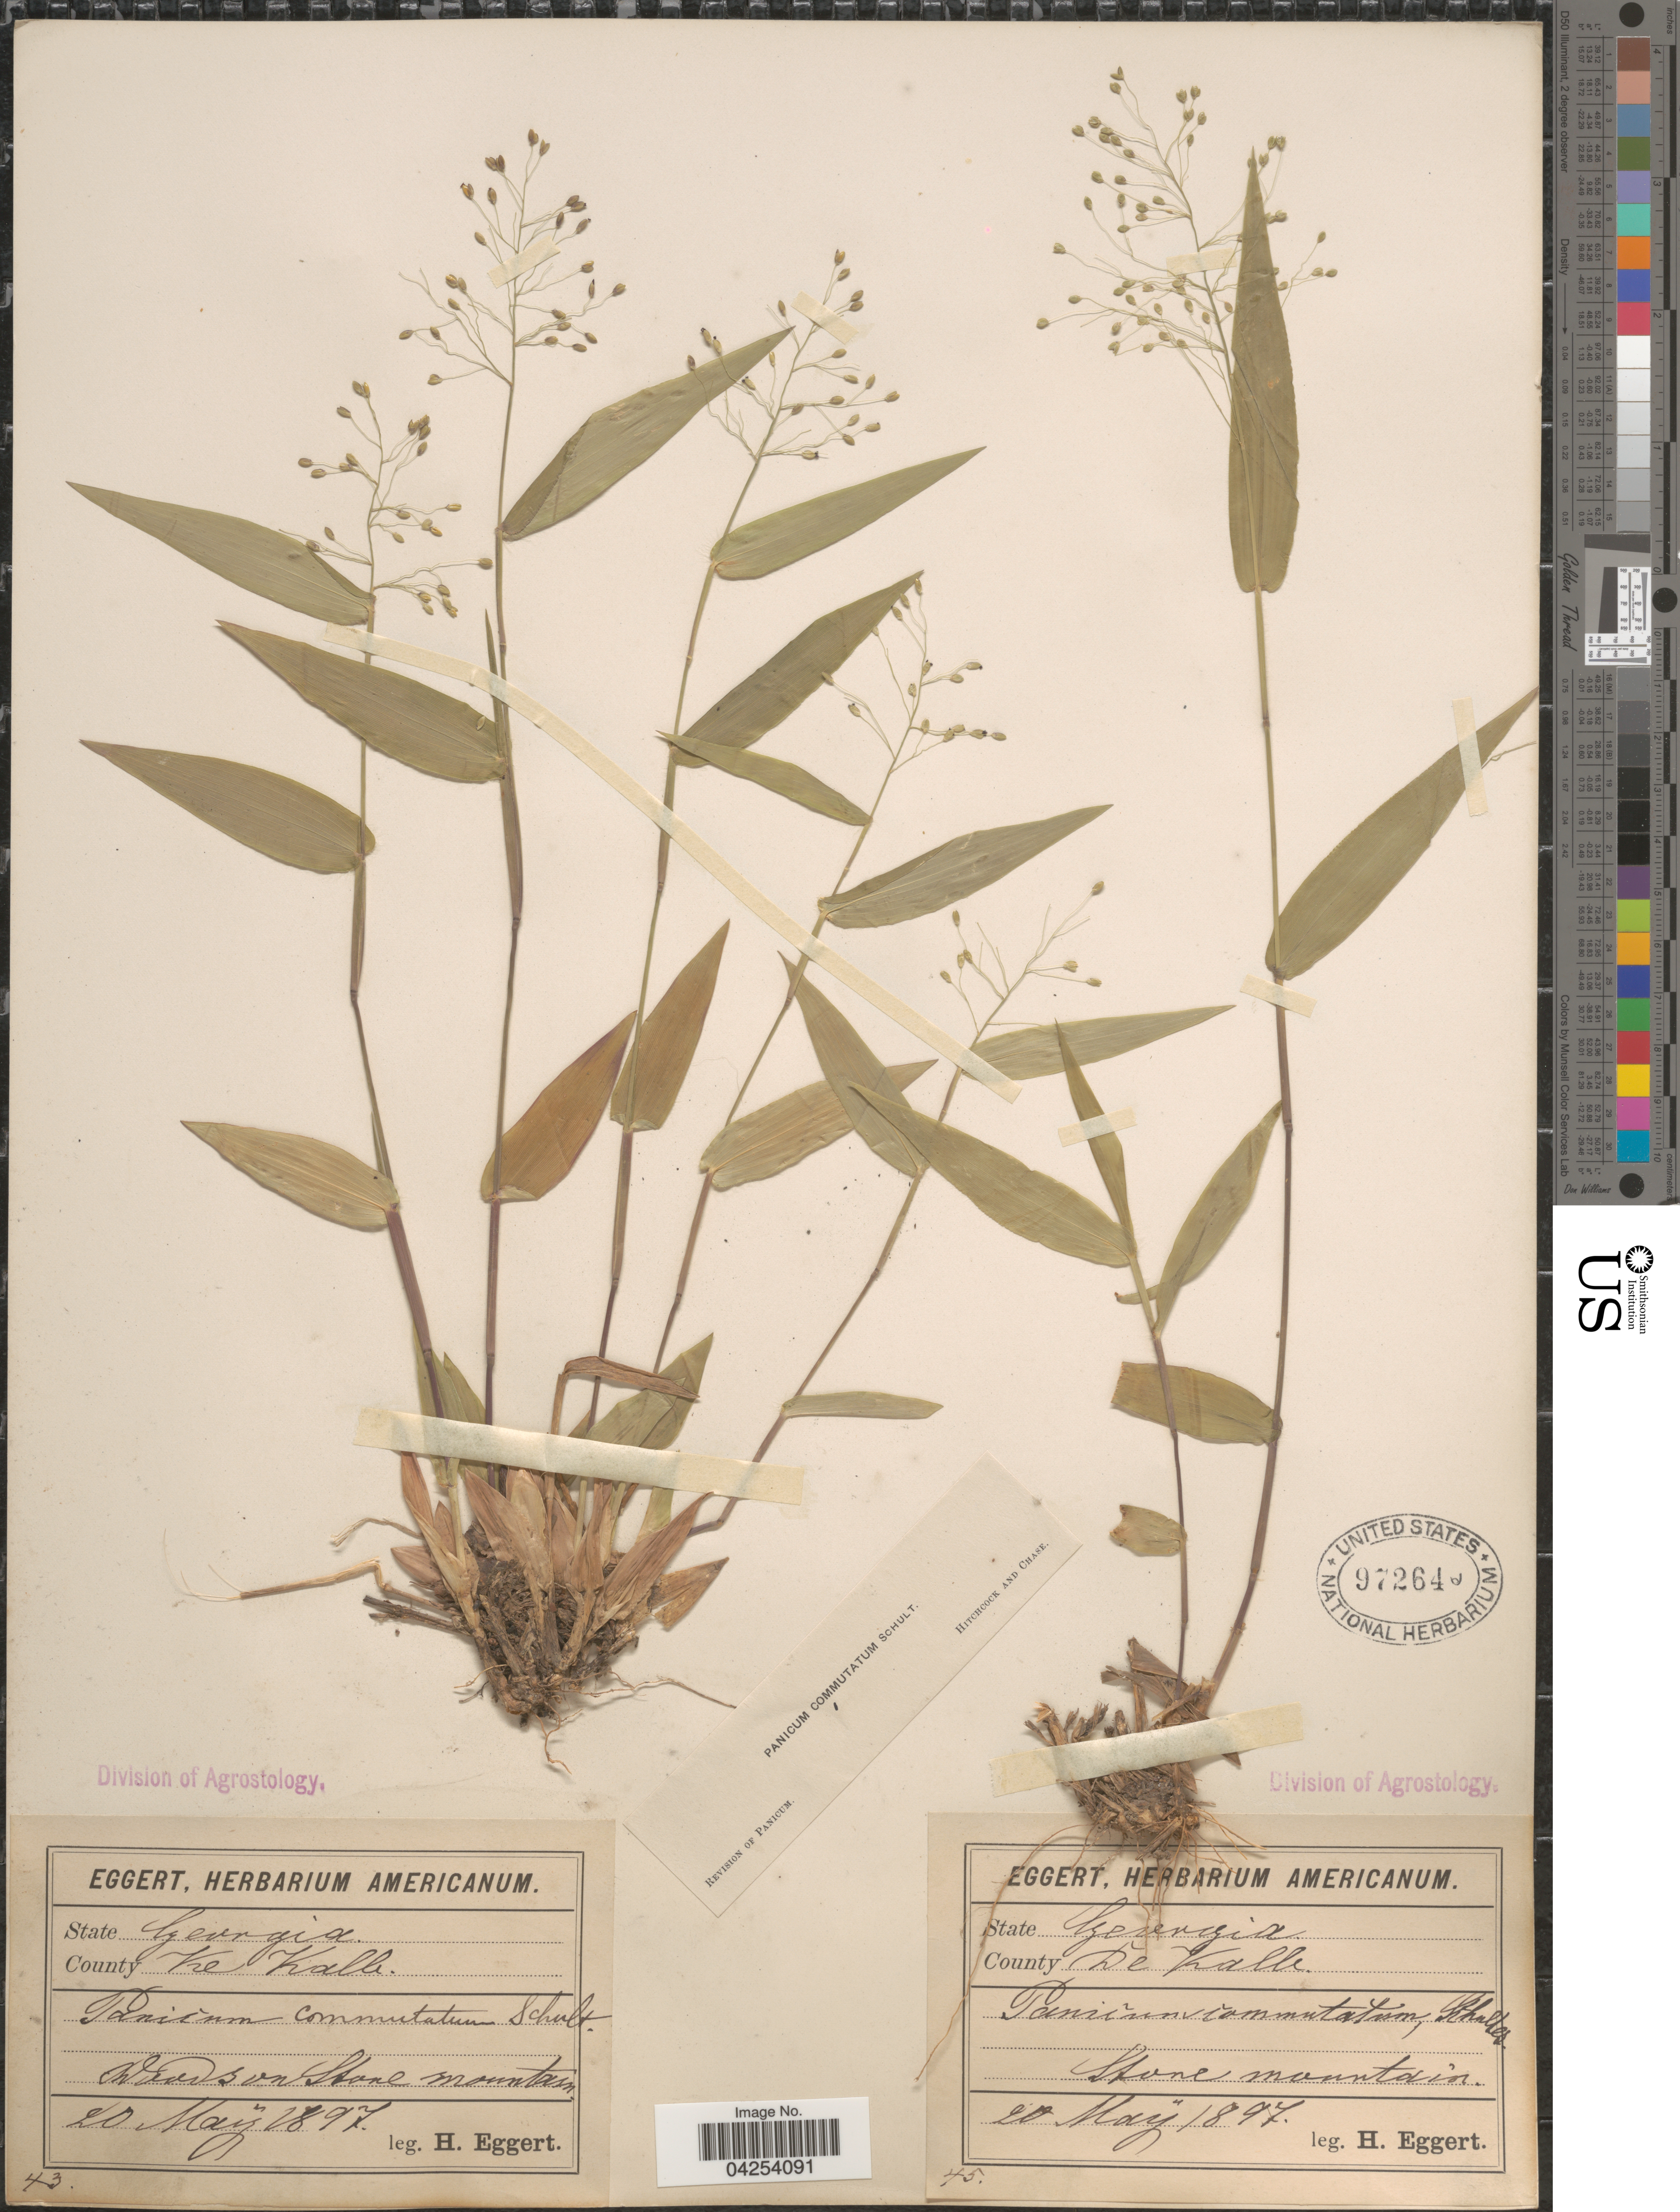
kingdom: Plantae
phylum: Tracheophyta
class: Liliopsida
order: Poales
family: Poaceae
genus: Dichanthelium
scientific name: Dichanthelium commutatum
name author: (Schult.) Gould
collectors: H. Eggert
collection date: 1897-05-20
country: United States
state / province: Georgia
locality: County De Kalb. Stone mountain.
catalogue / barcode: US 972640